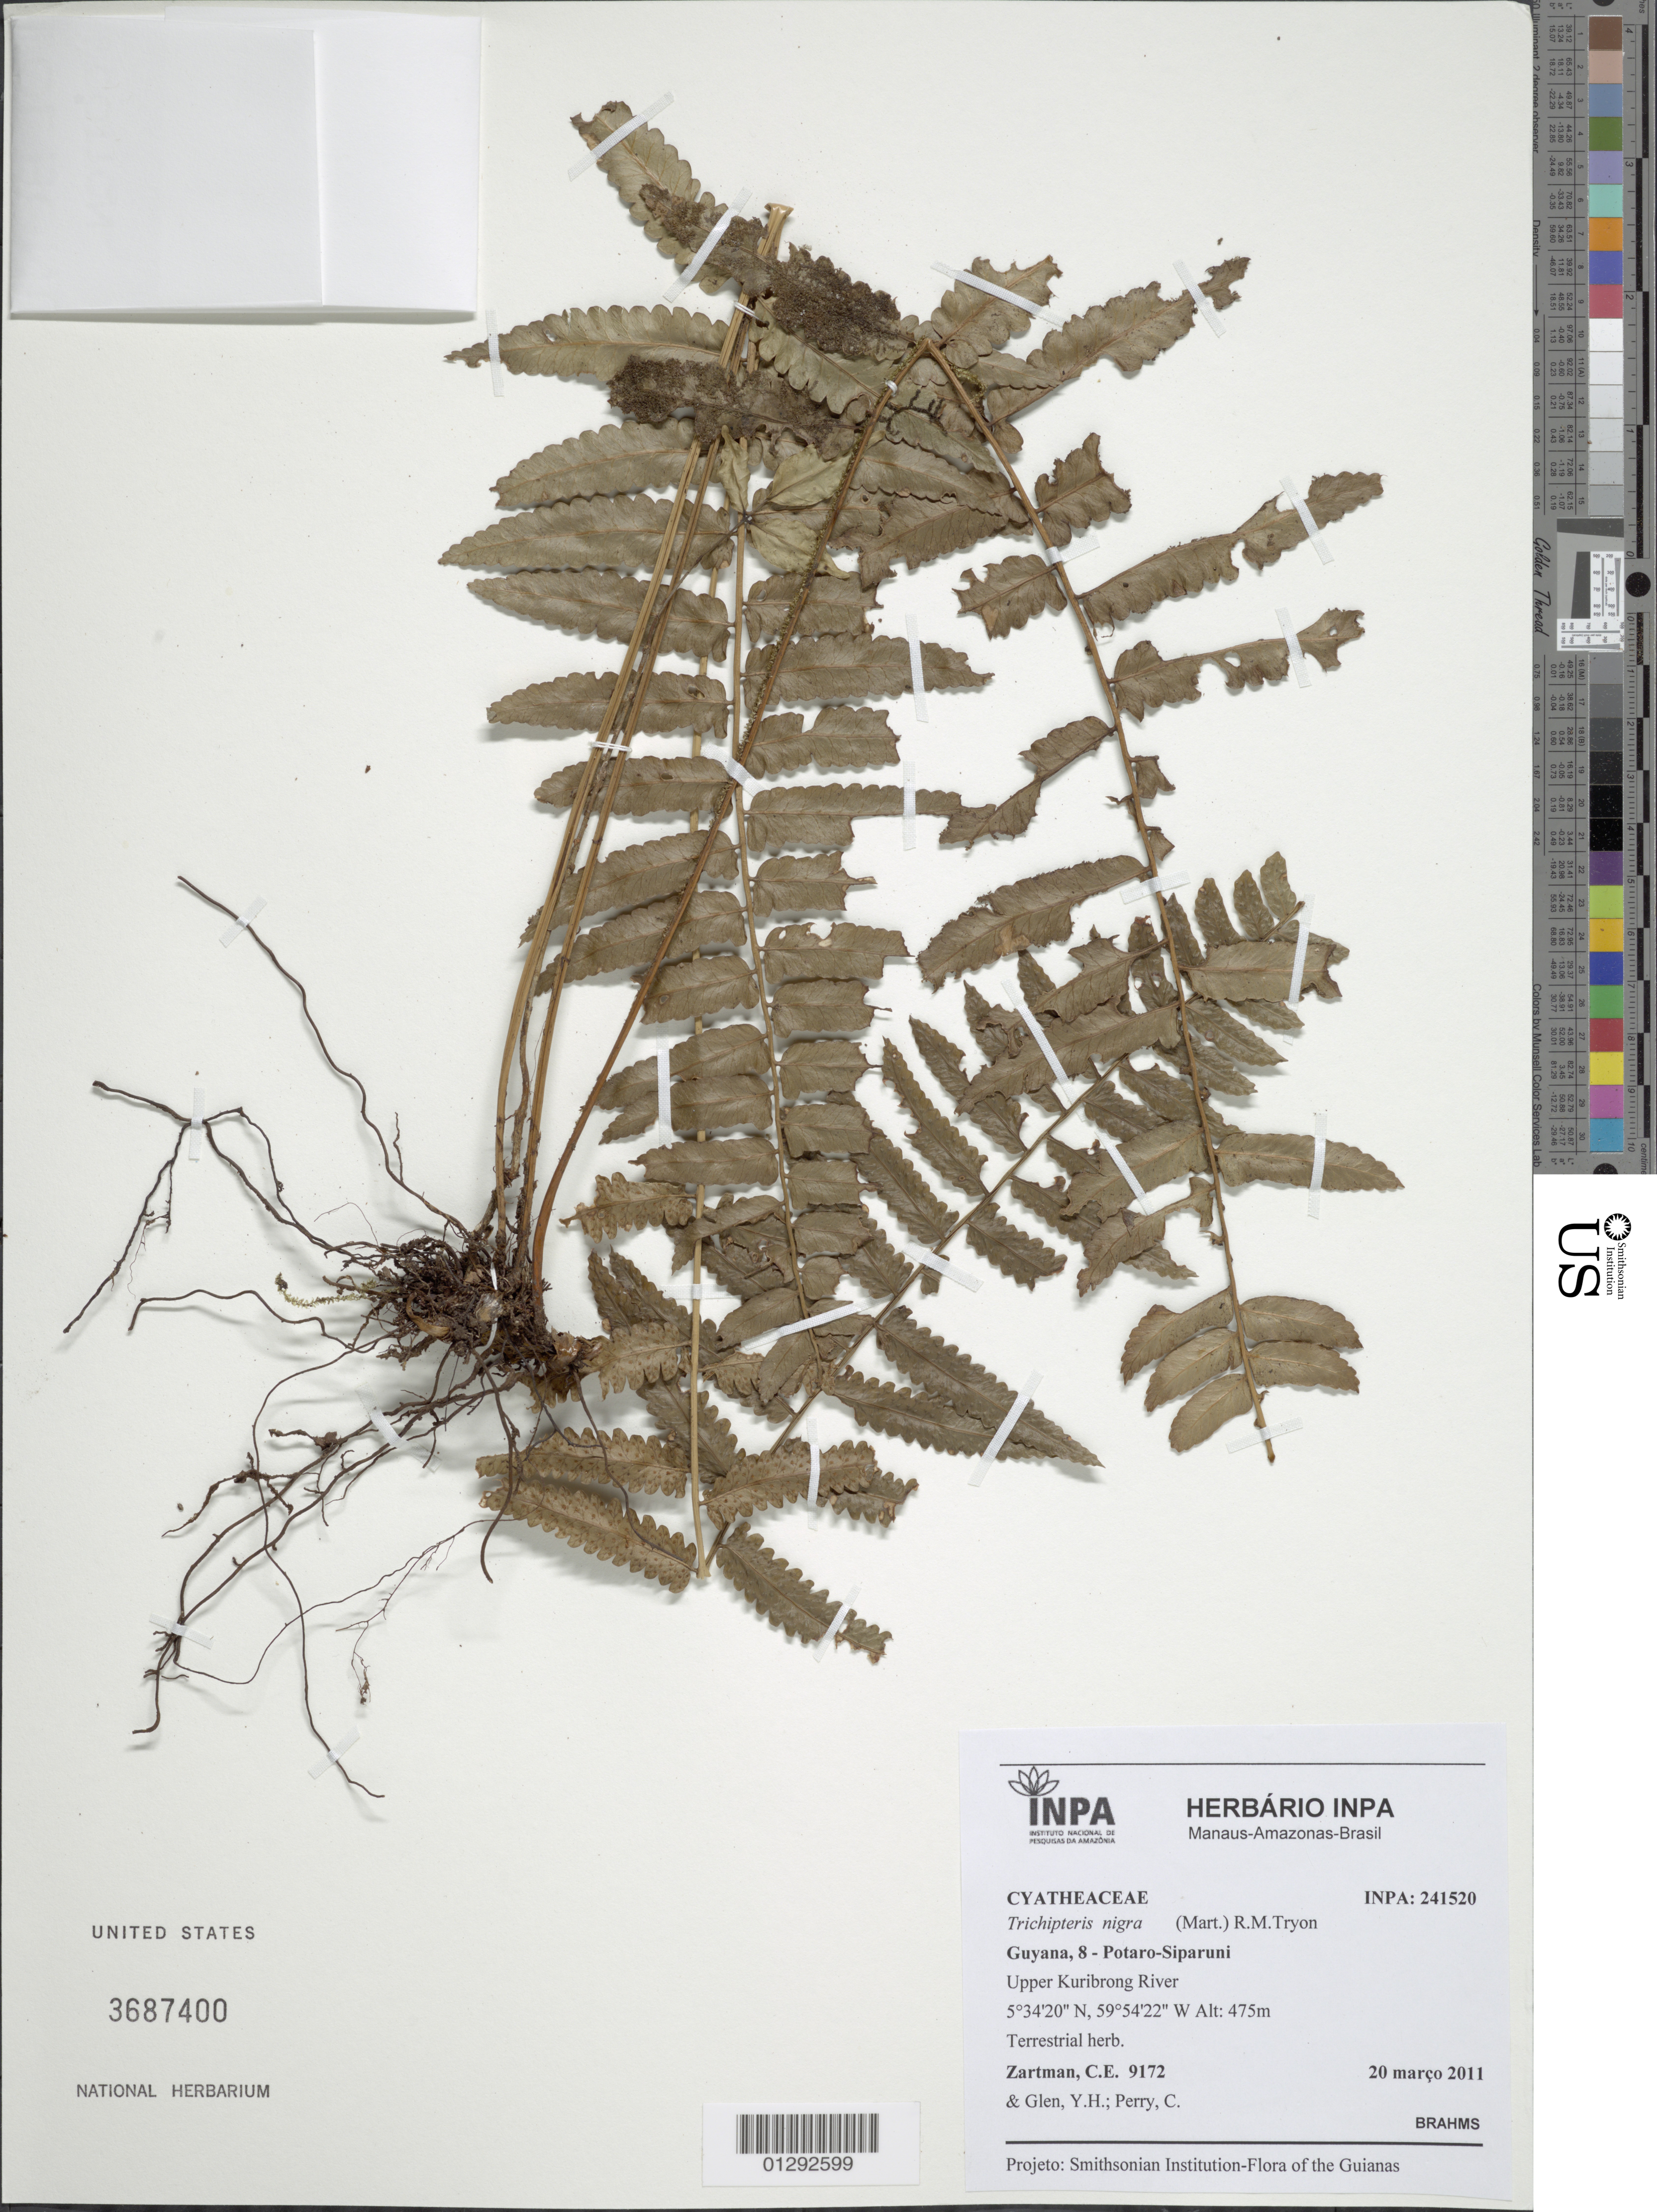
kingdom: Plantae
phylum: Tracheophyta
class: Polypodiopsida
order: Cyatheales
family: Cyatheaceae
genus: Cyathea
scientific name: Cyathea nigra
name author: L. Linden ex Fournet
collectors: C. Zartman, M. Pombo, Y. Glen & C. Perry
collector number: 9172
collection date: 2011-03-20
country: Guyana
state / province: Potaro-Siparuni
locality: Upper Kuribrong River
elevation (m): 475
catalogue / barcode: US 3687400